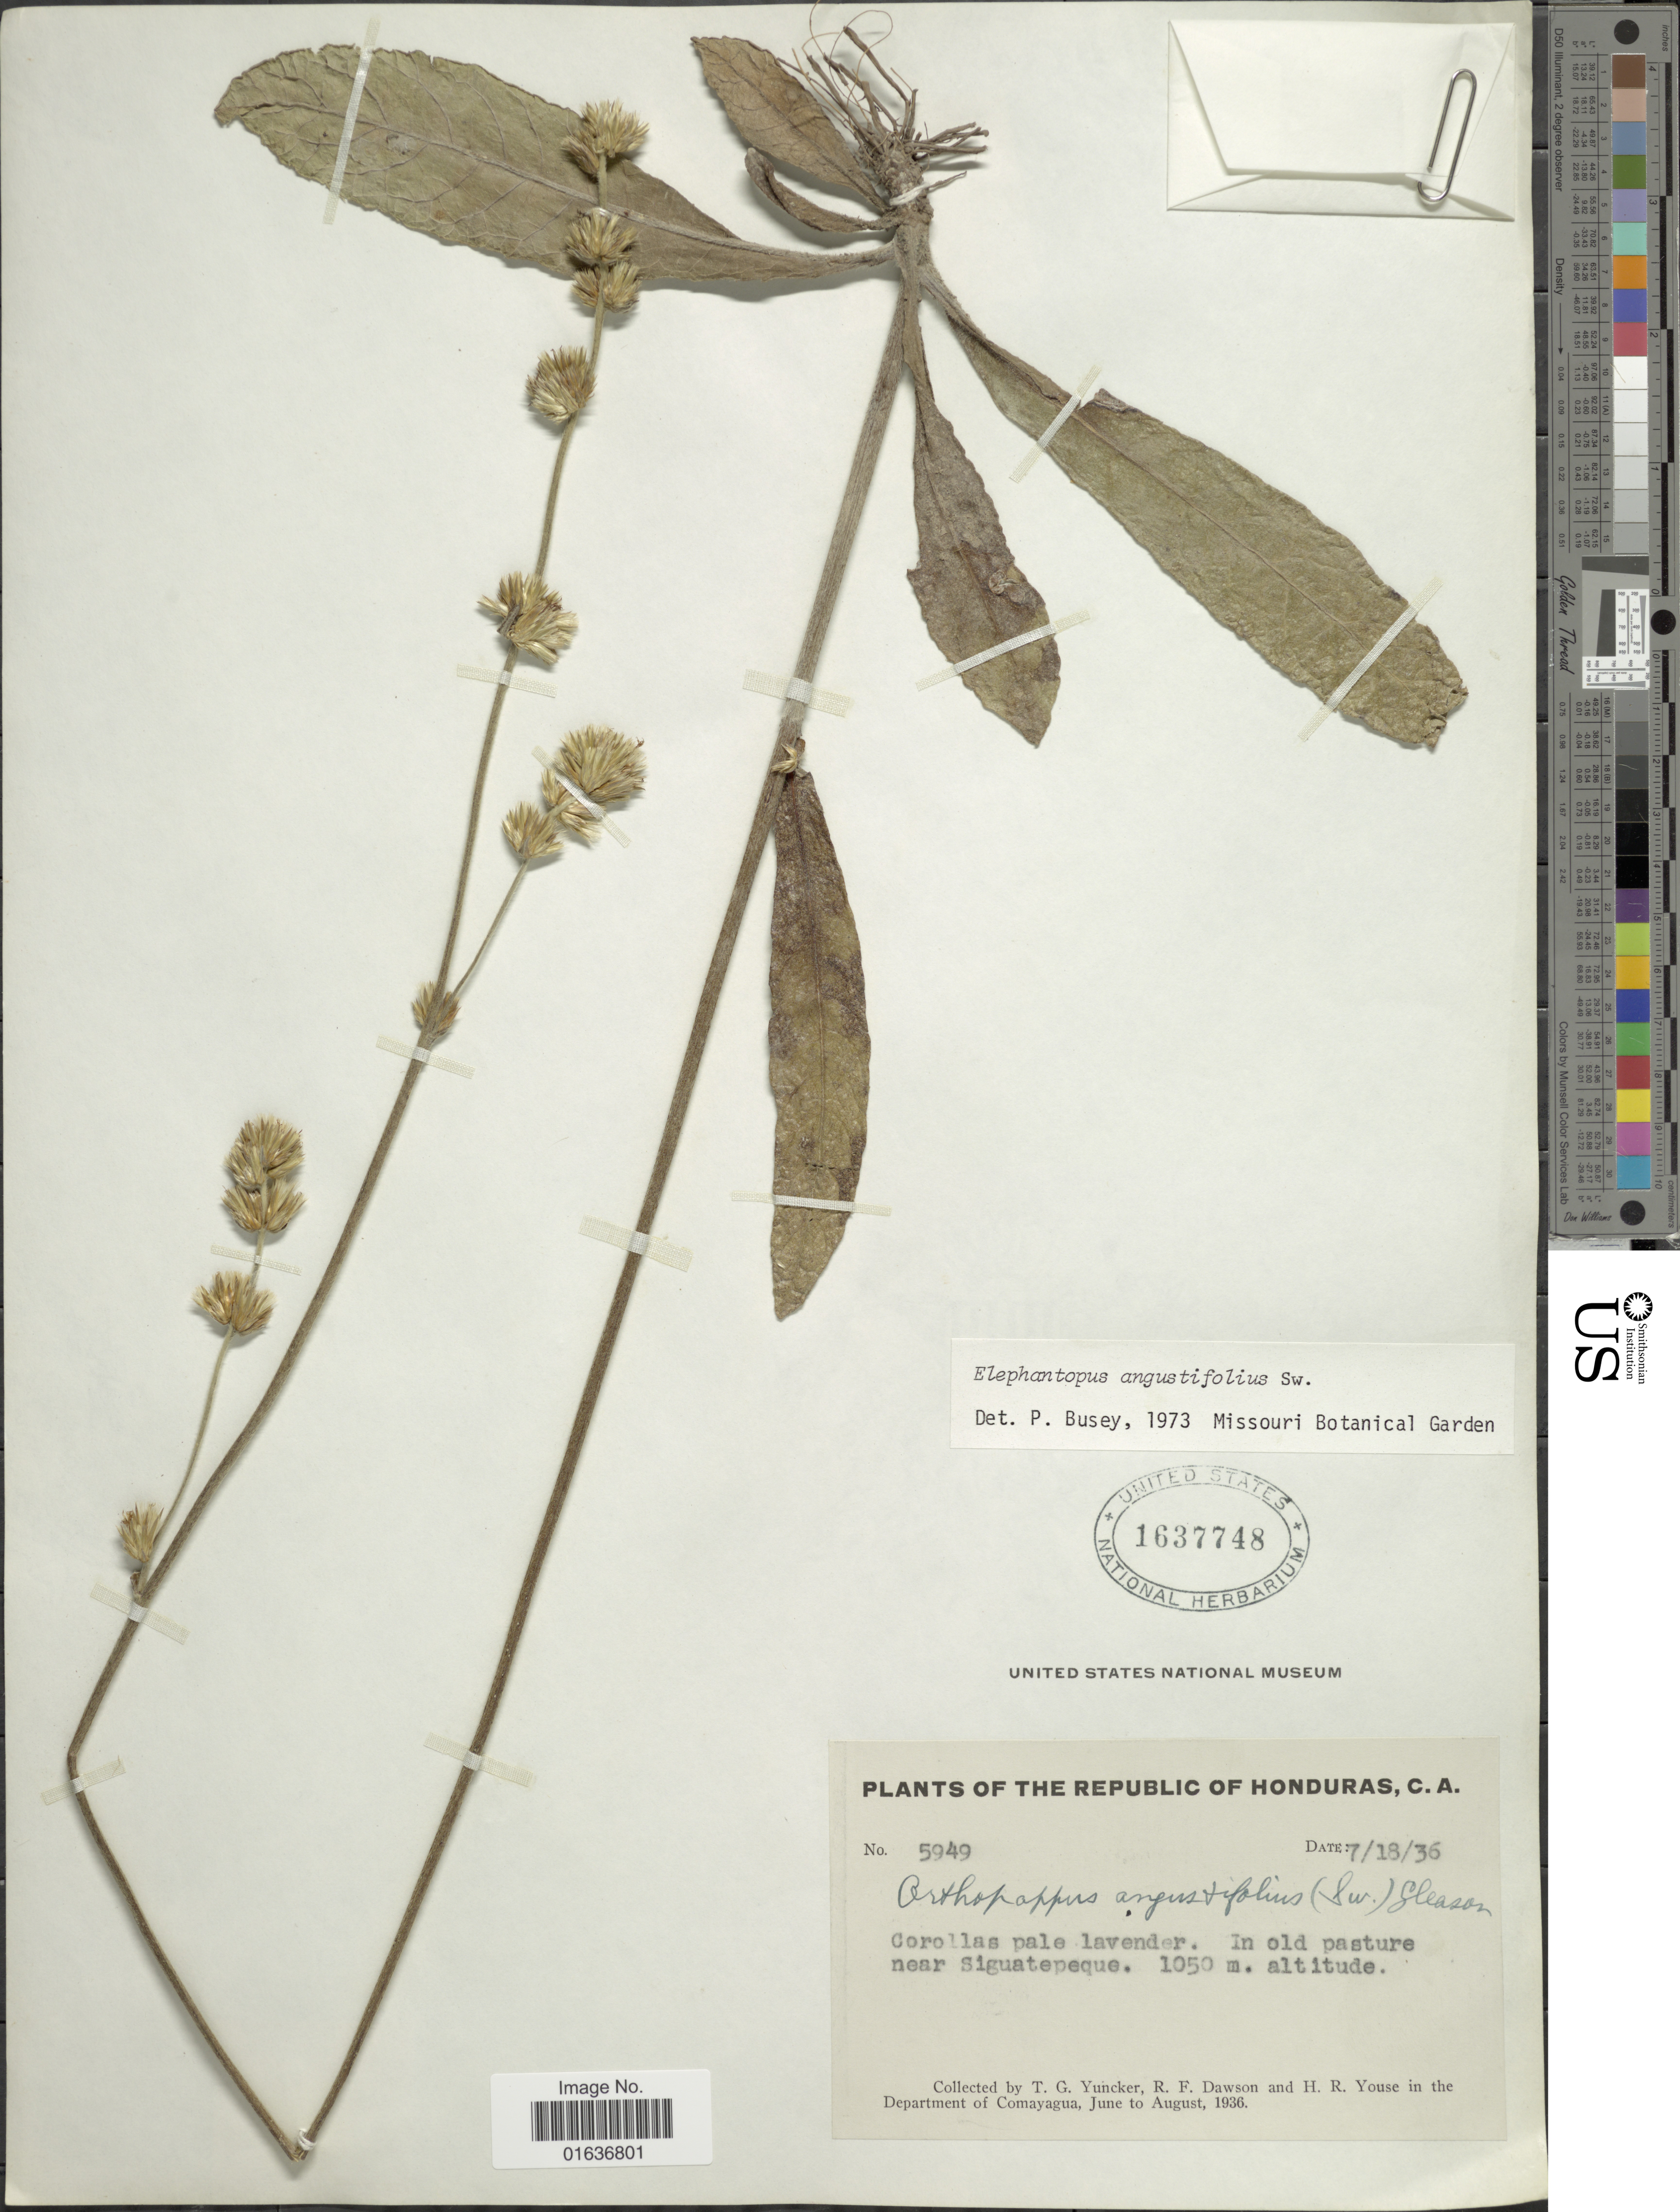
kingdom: Plantae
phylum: Tracheophyta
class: Magnoliopsida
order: Asterales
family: Asteraceae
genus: Elephantopus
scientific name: Elephantopus angustifolius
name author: Sw.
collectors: T. G. Yuncker, R. F. Dawson & H. Youse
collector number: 5949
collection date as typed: Transcribed d/m/y: 18/7/36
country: Honduras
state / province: Comayagua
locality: In old pasture near Siguatepeque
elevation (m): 1050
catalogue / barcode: US 1637748